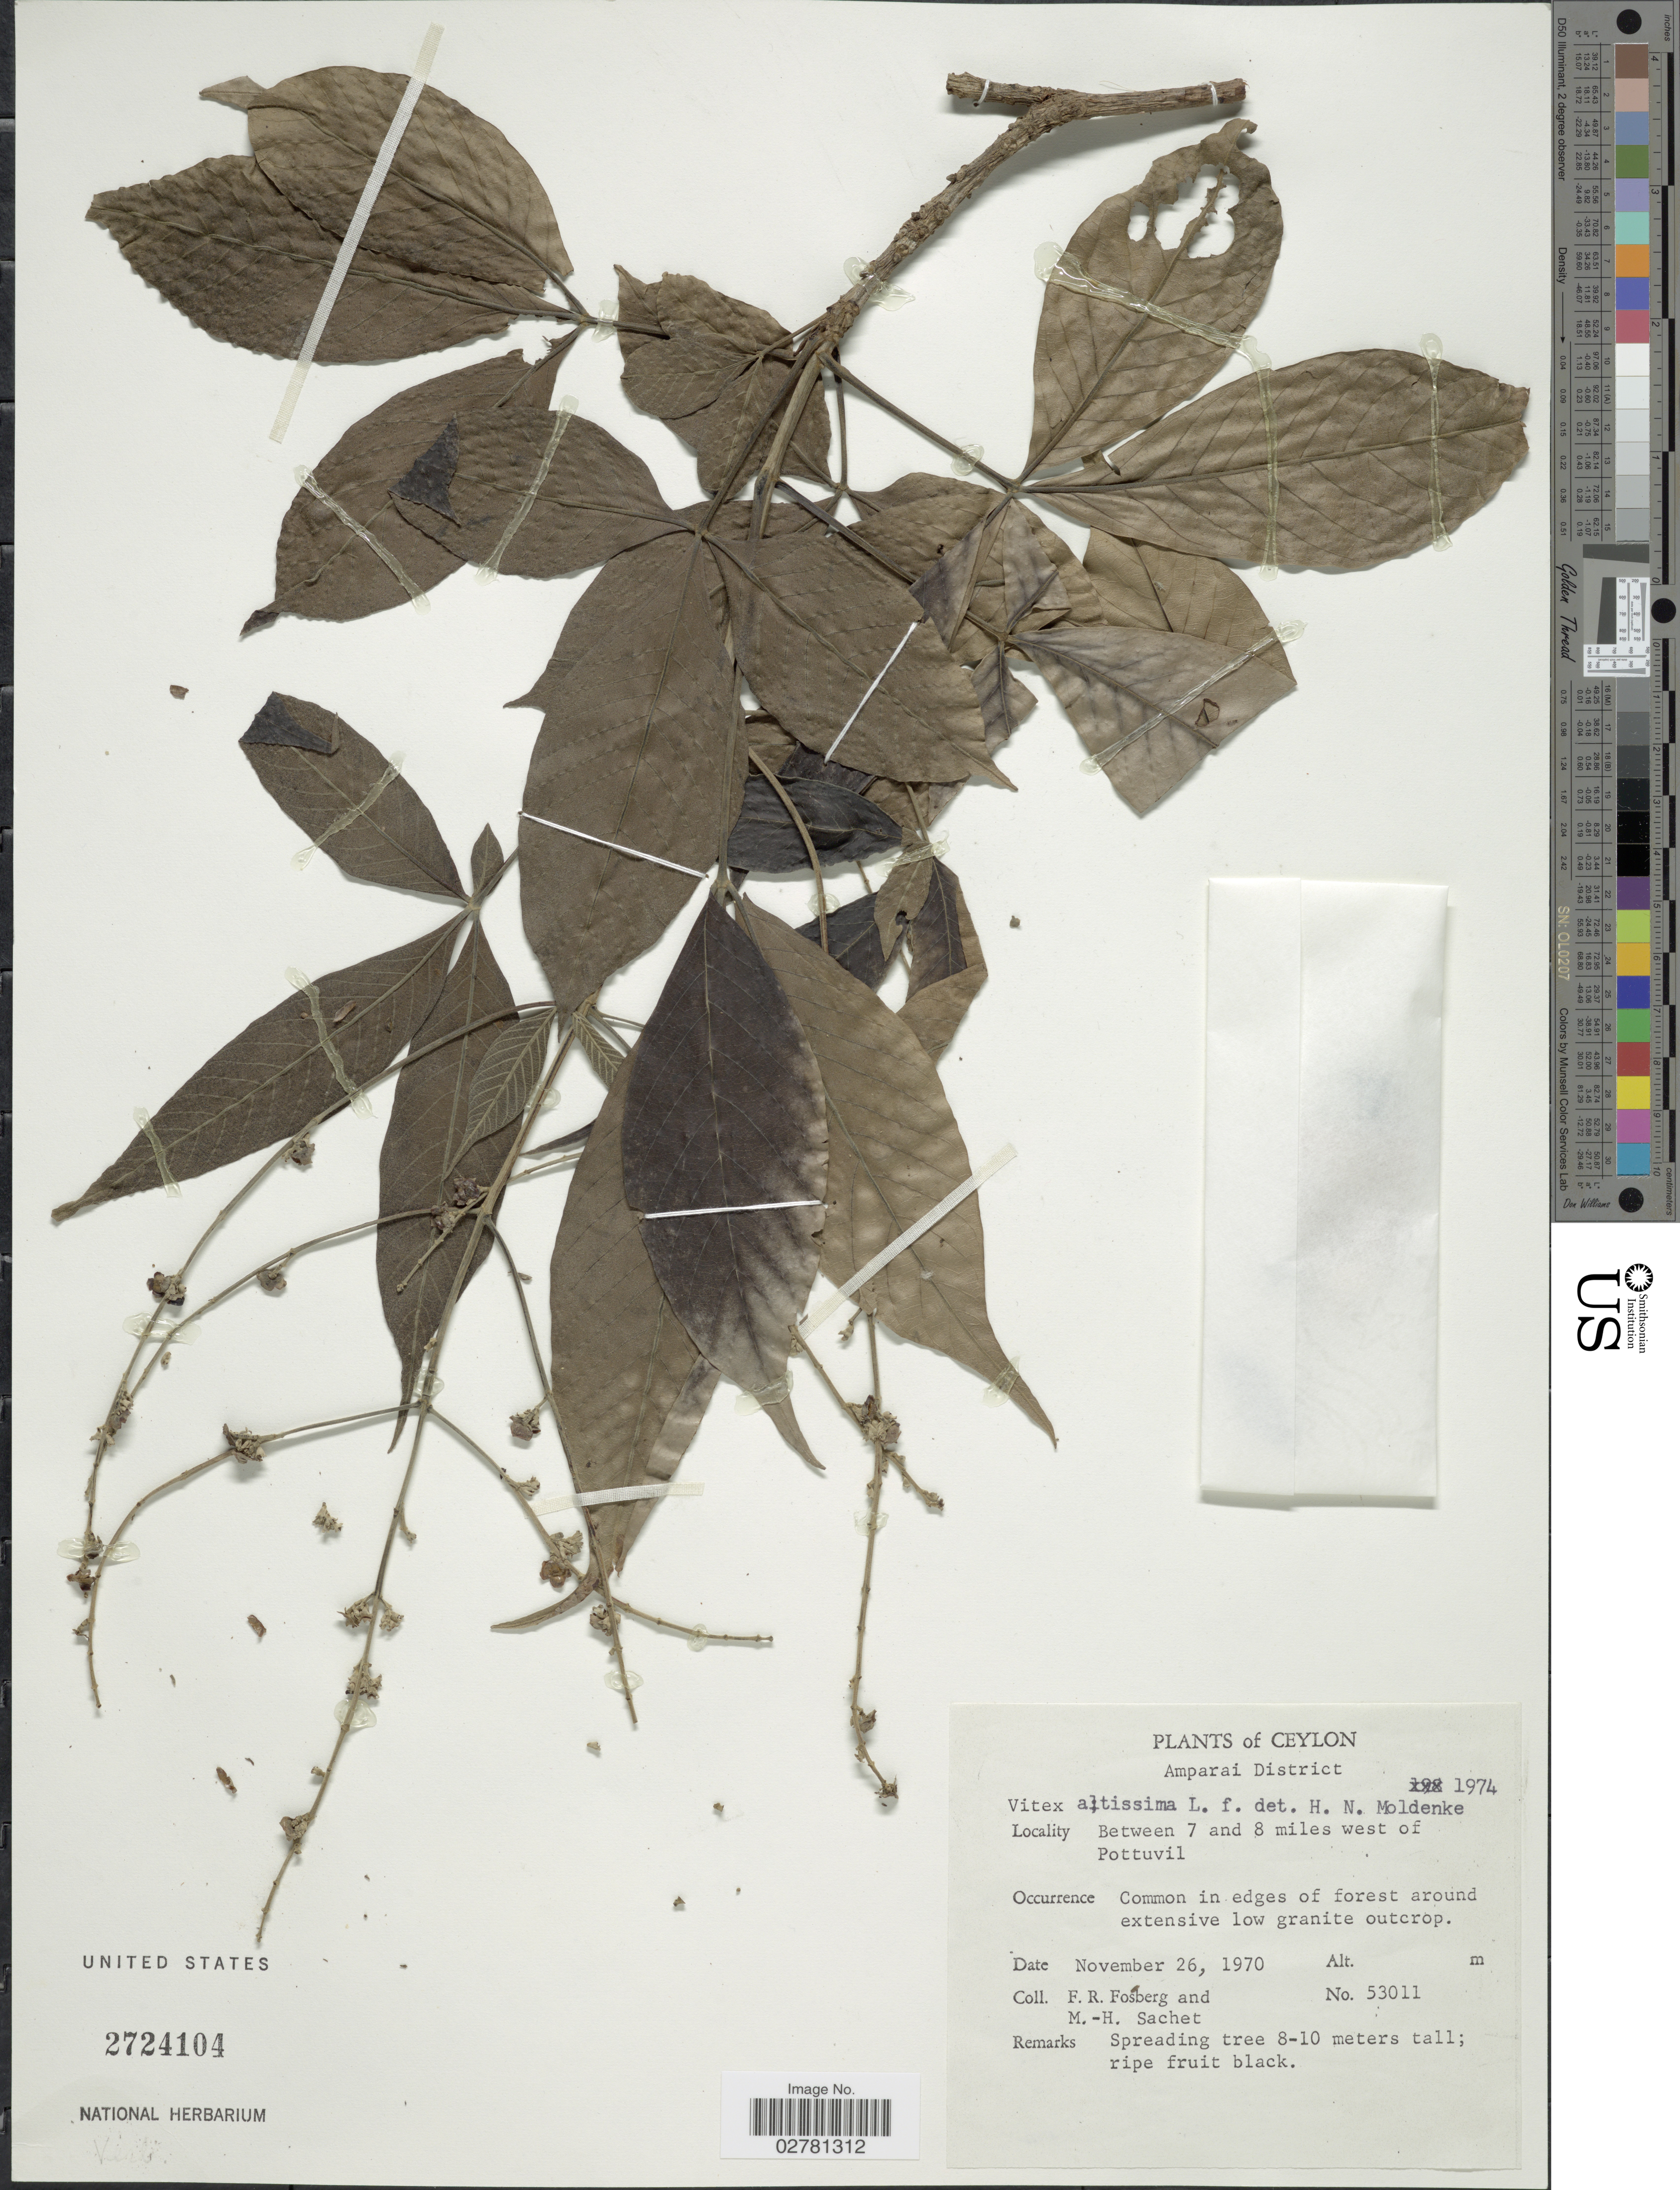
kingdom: Plantae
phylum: Tracheophyta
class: Magnoliopsida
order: Lamiales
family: Lamiaceae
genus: Vitex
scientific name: Vitex altissima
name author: L. f.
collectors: F. R. Fosberg & M.-H. Sachet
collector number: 53011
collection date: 1970-11-26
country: Sri Lanka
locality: Ceylon. Between 7 and 8 miles west of Pottuvil.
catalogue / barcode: US 2724104